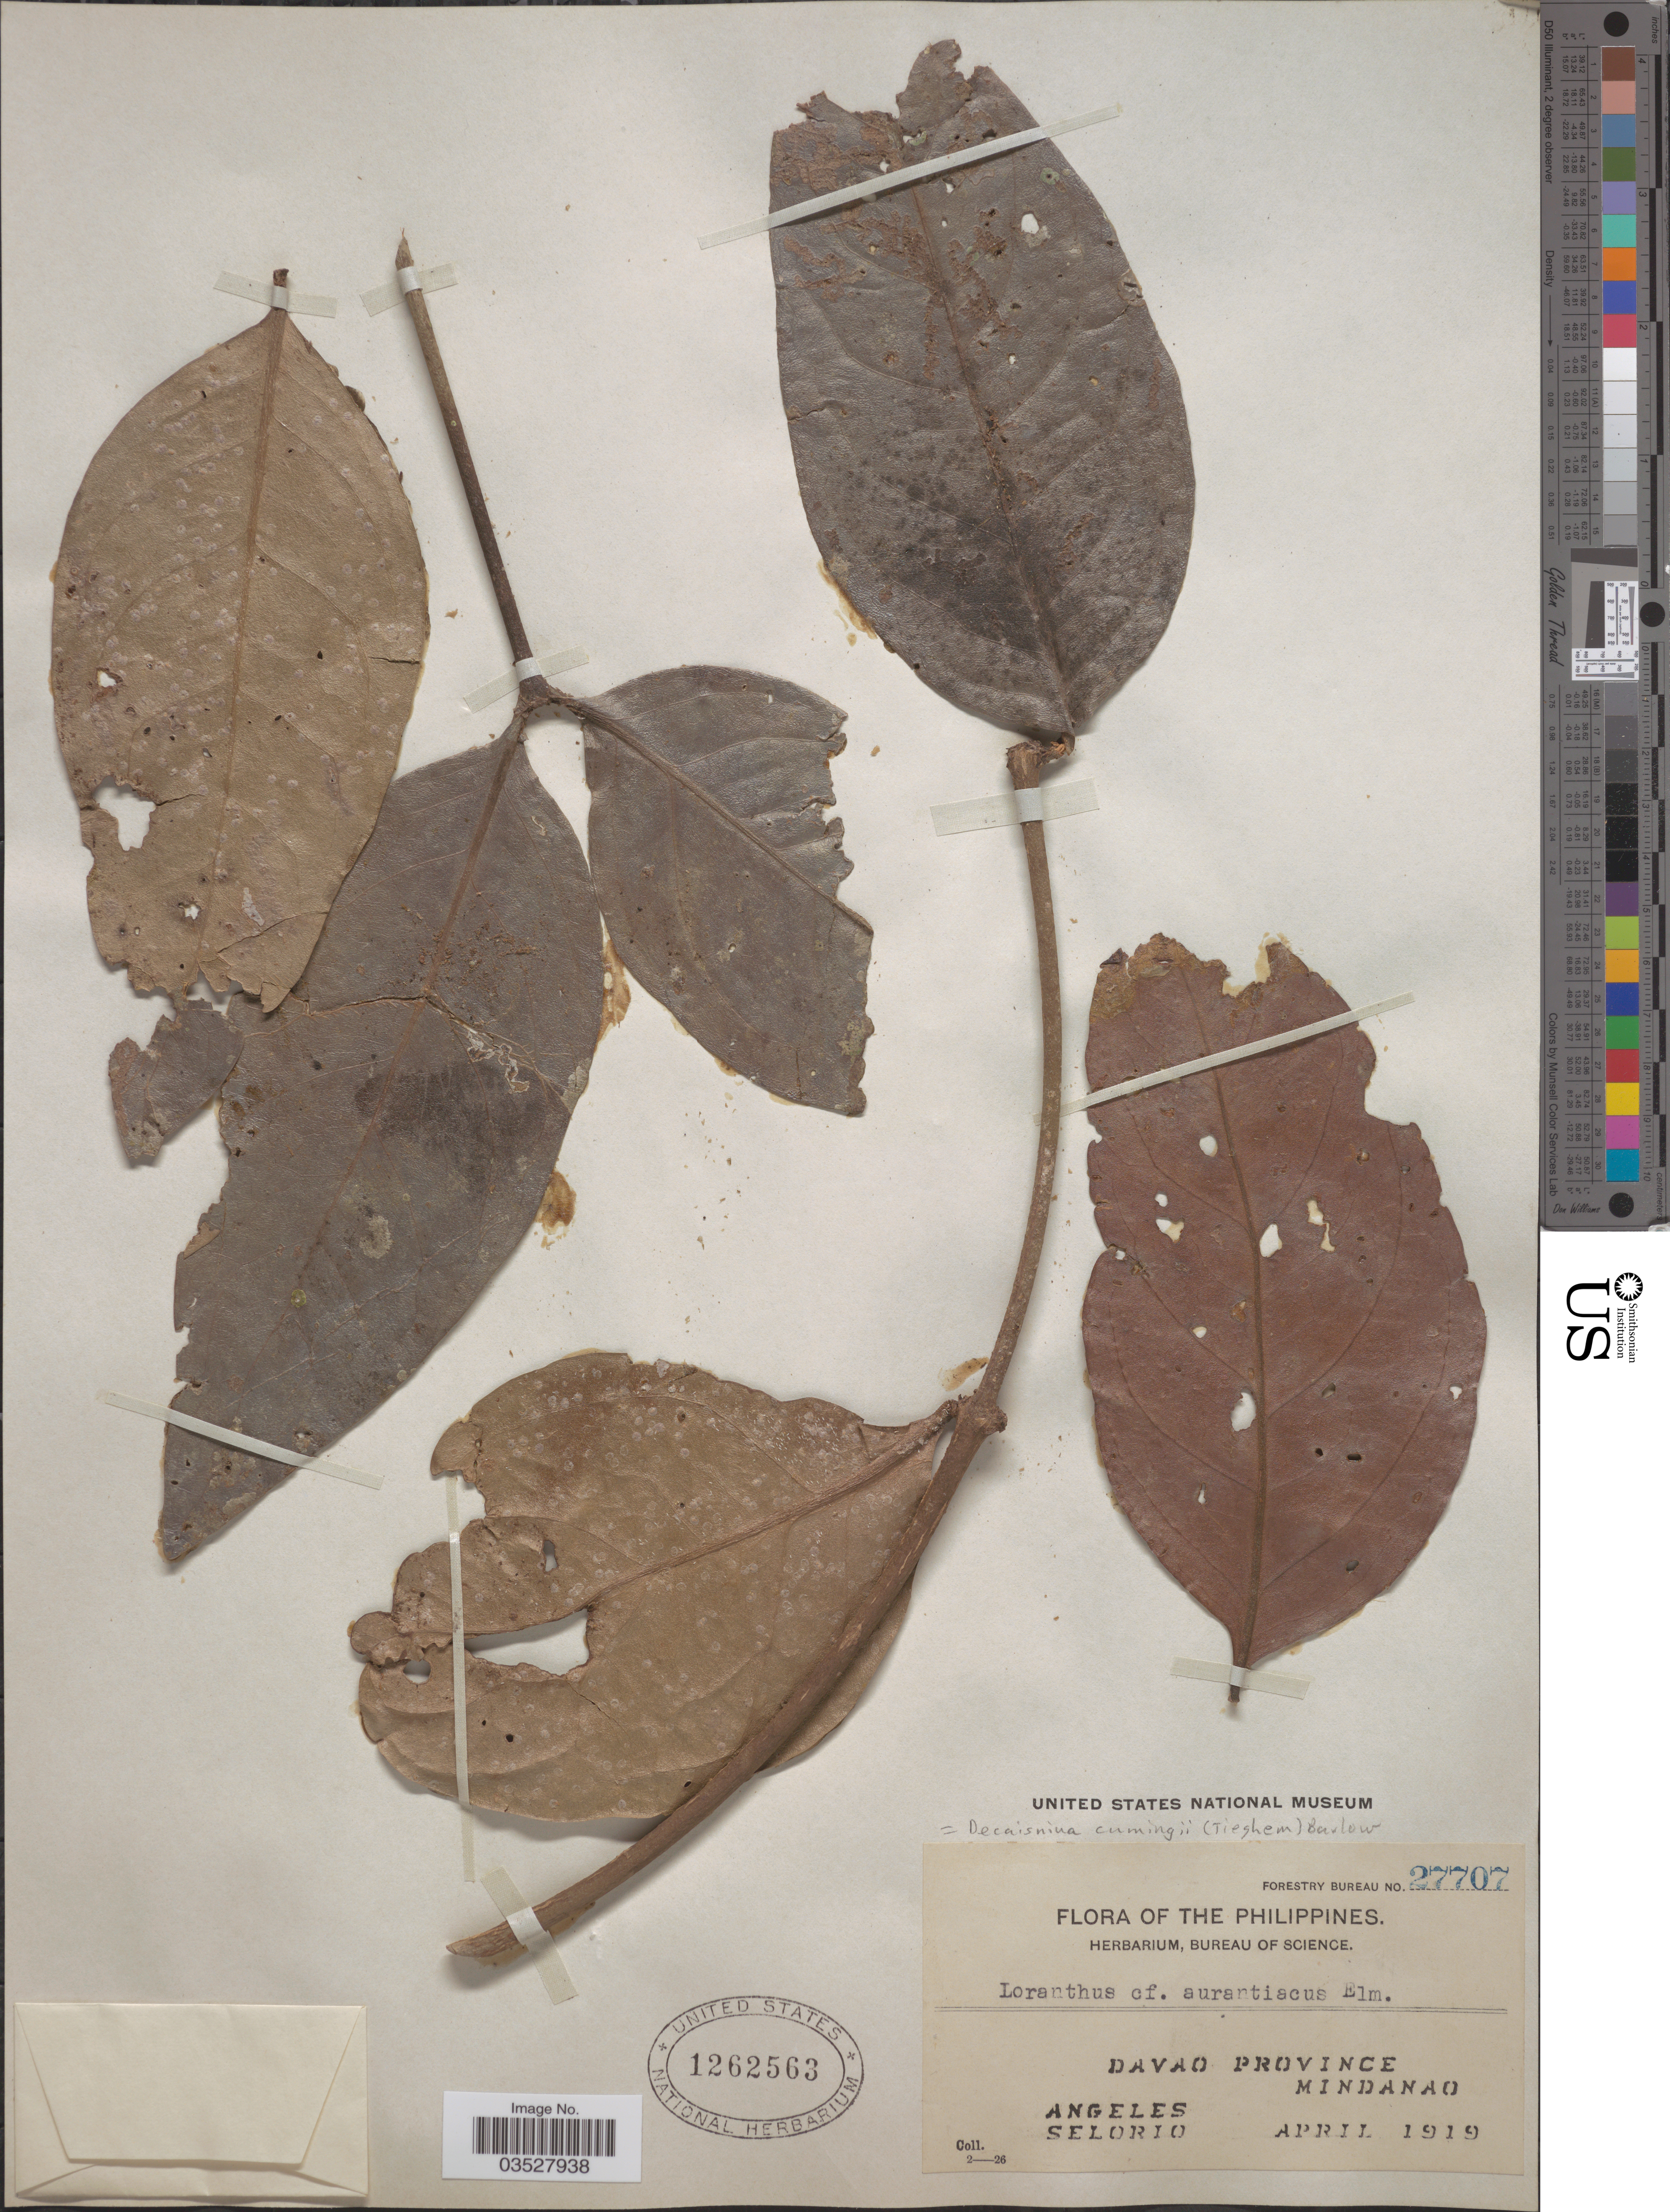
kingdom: Plantae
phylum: Tracheophyta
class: Magnoliopsida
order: Santalales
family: Loranthaceae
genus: Decaisnina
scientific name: Decaisnina cumingii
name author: (Tiegh.) Barlow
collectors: -. Angeles & Selorio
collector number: Forestry Bureau 27707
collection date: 1919-04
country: Philippines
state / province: Davao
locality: Davao Province. Mindanao.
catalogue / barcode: US 1262563